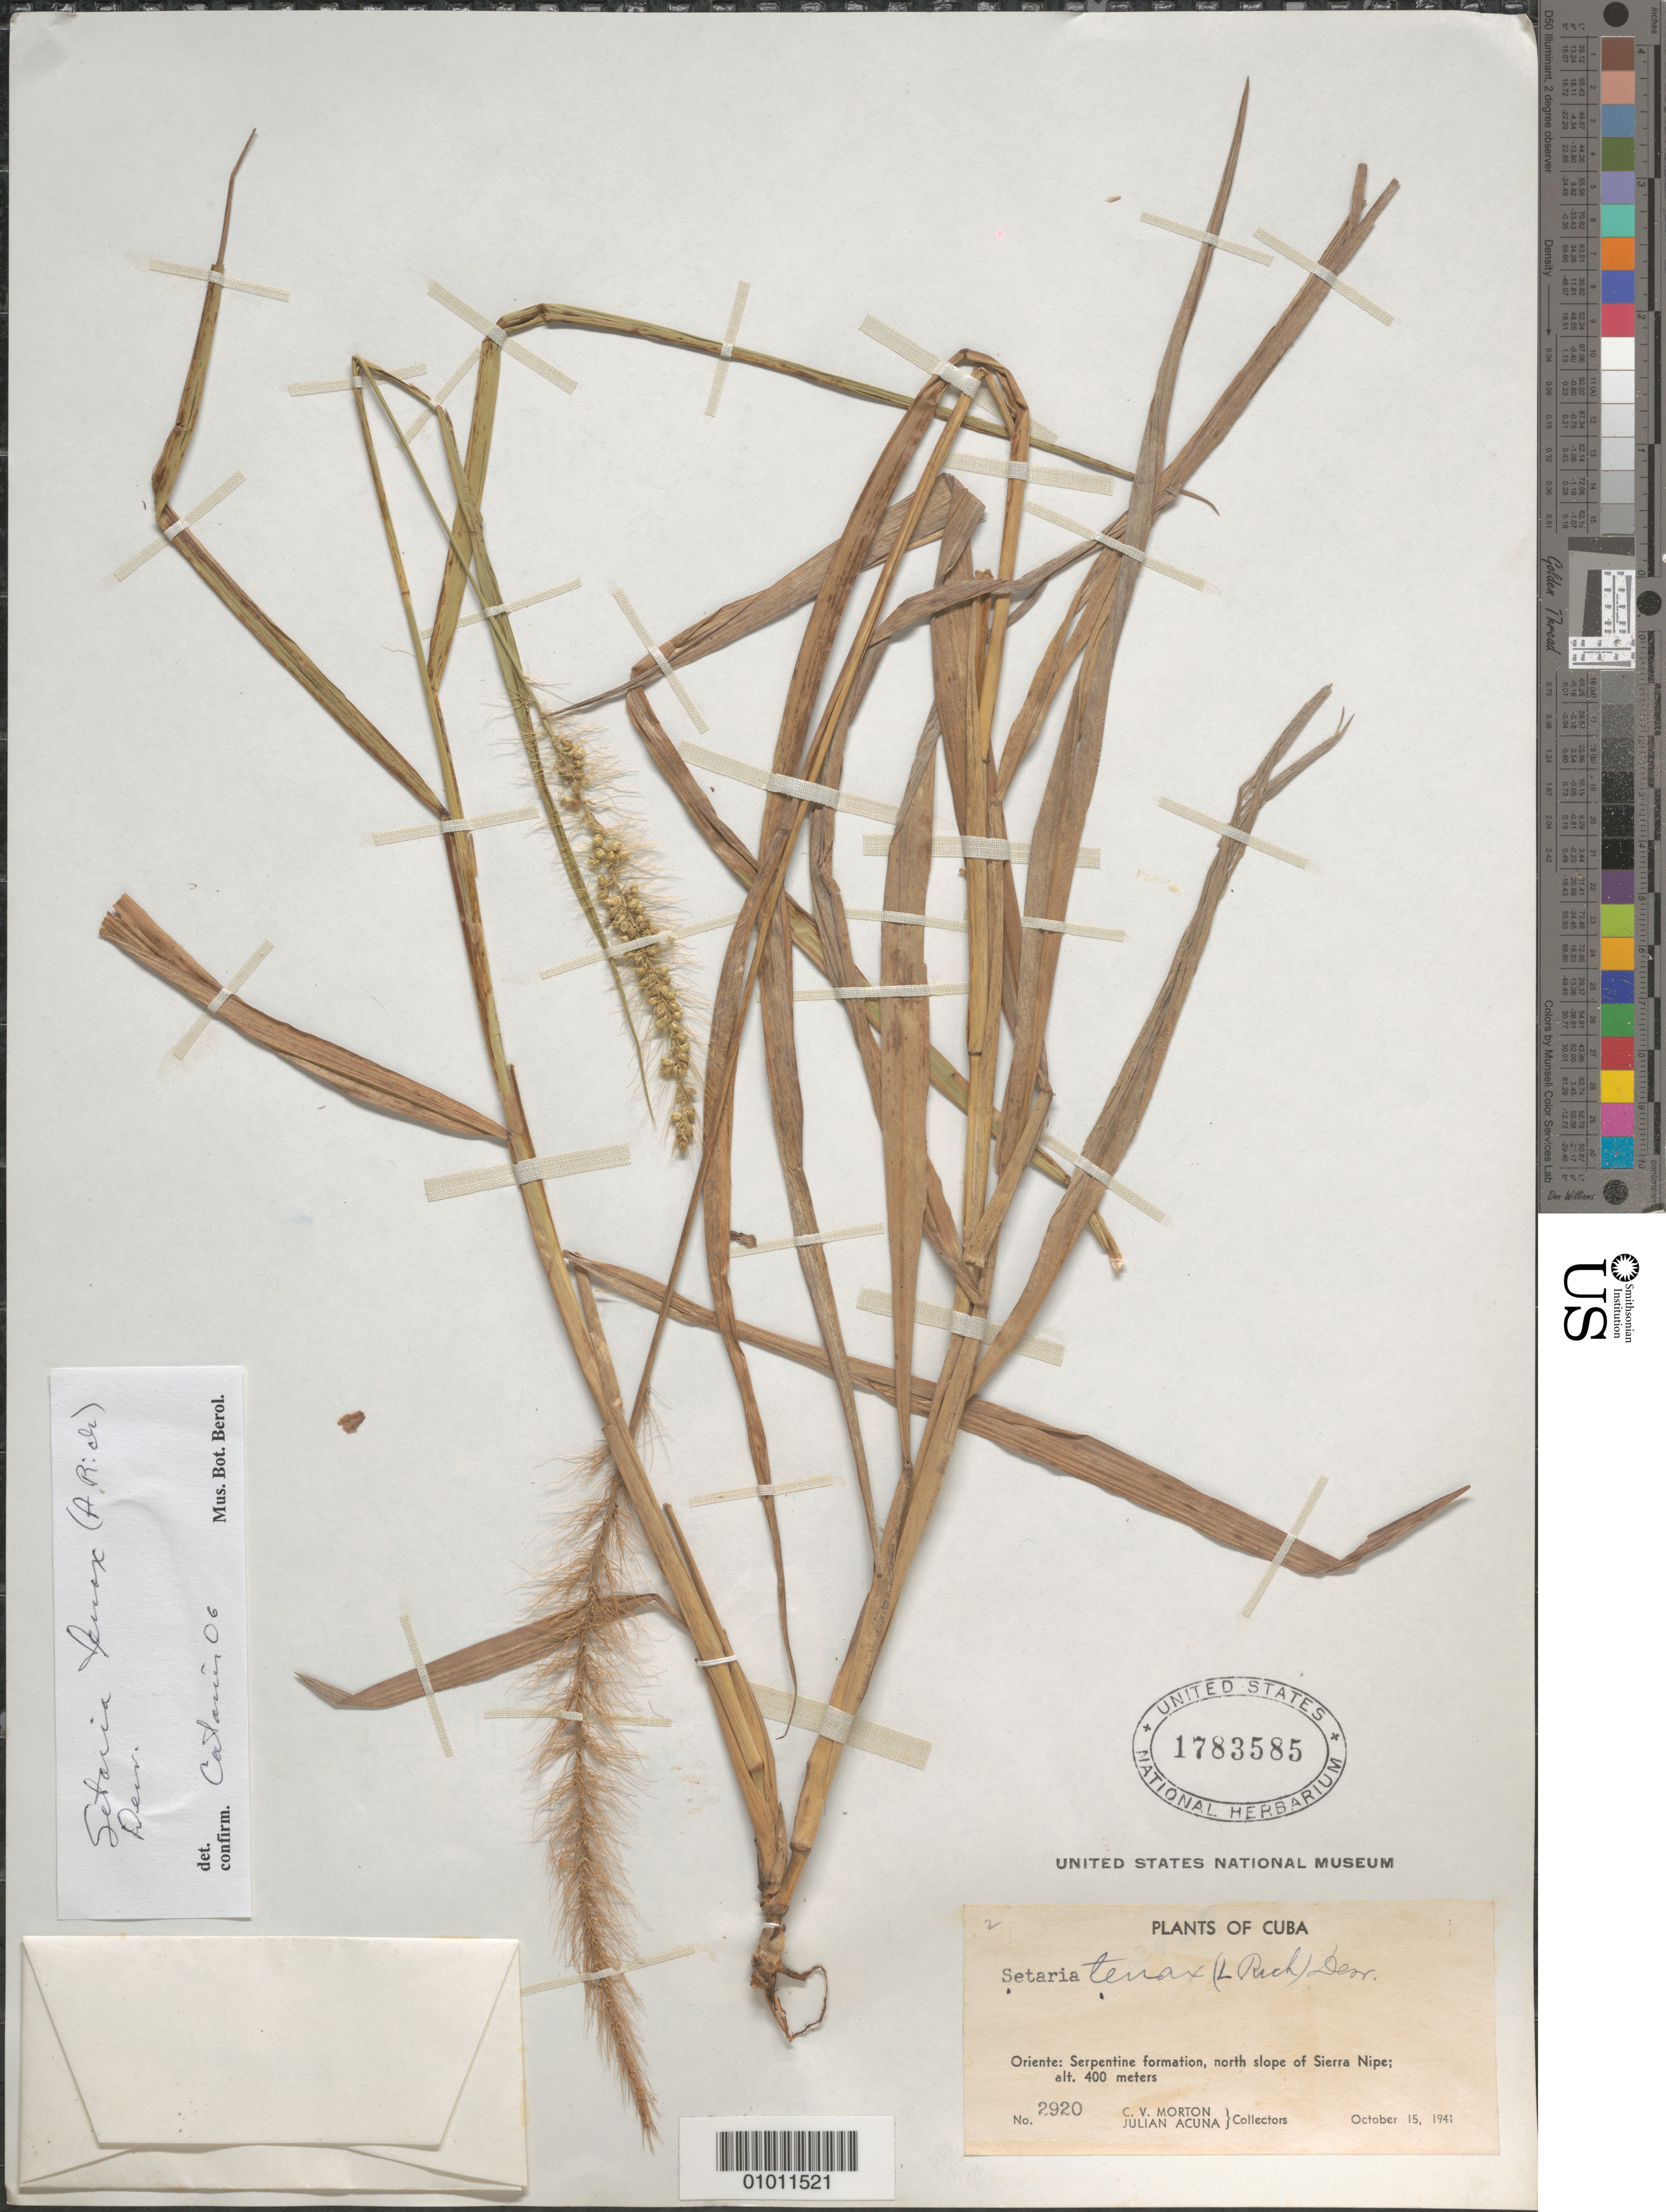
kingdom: Plantae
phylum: Tracheophyta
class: Liliopsida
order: Poales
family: Poaceae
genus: Setaria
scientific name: Setaria tenax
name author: (Rich.) Desv.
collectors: C. V. Morton & J. Acuña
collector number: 2920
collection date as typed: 15 Oct 1941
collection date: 1941-10-15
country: Cuba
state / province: Holguín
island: Cuba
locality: Serpentine formation, north slope of Sierra Nipe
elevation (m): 400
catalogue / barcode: US 1783585